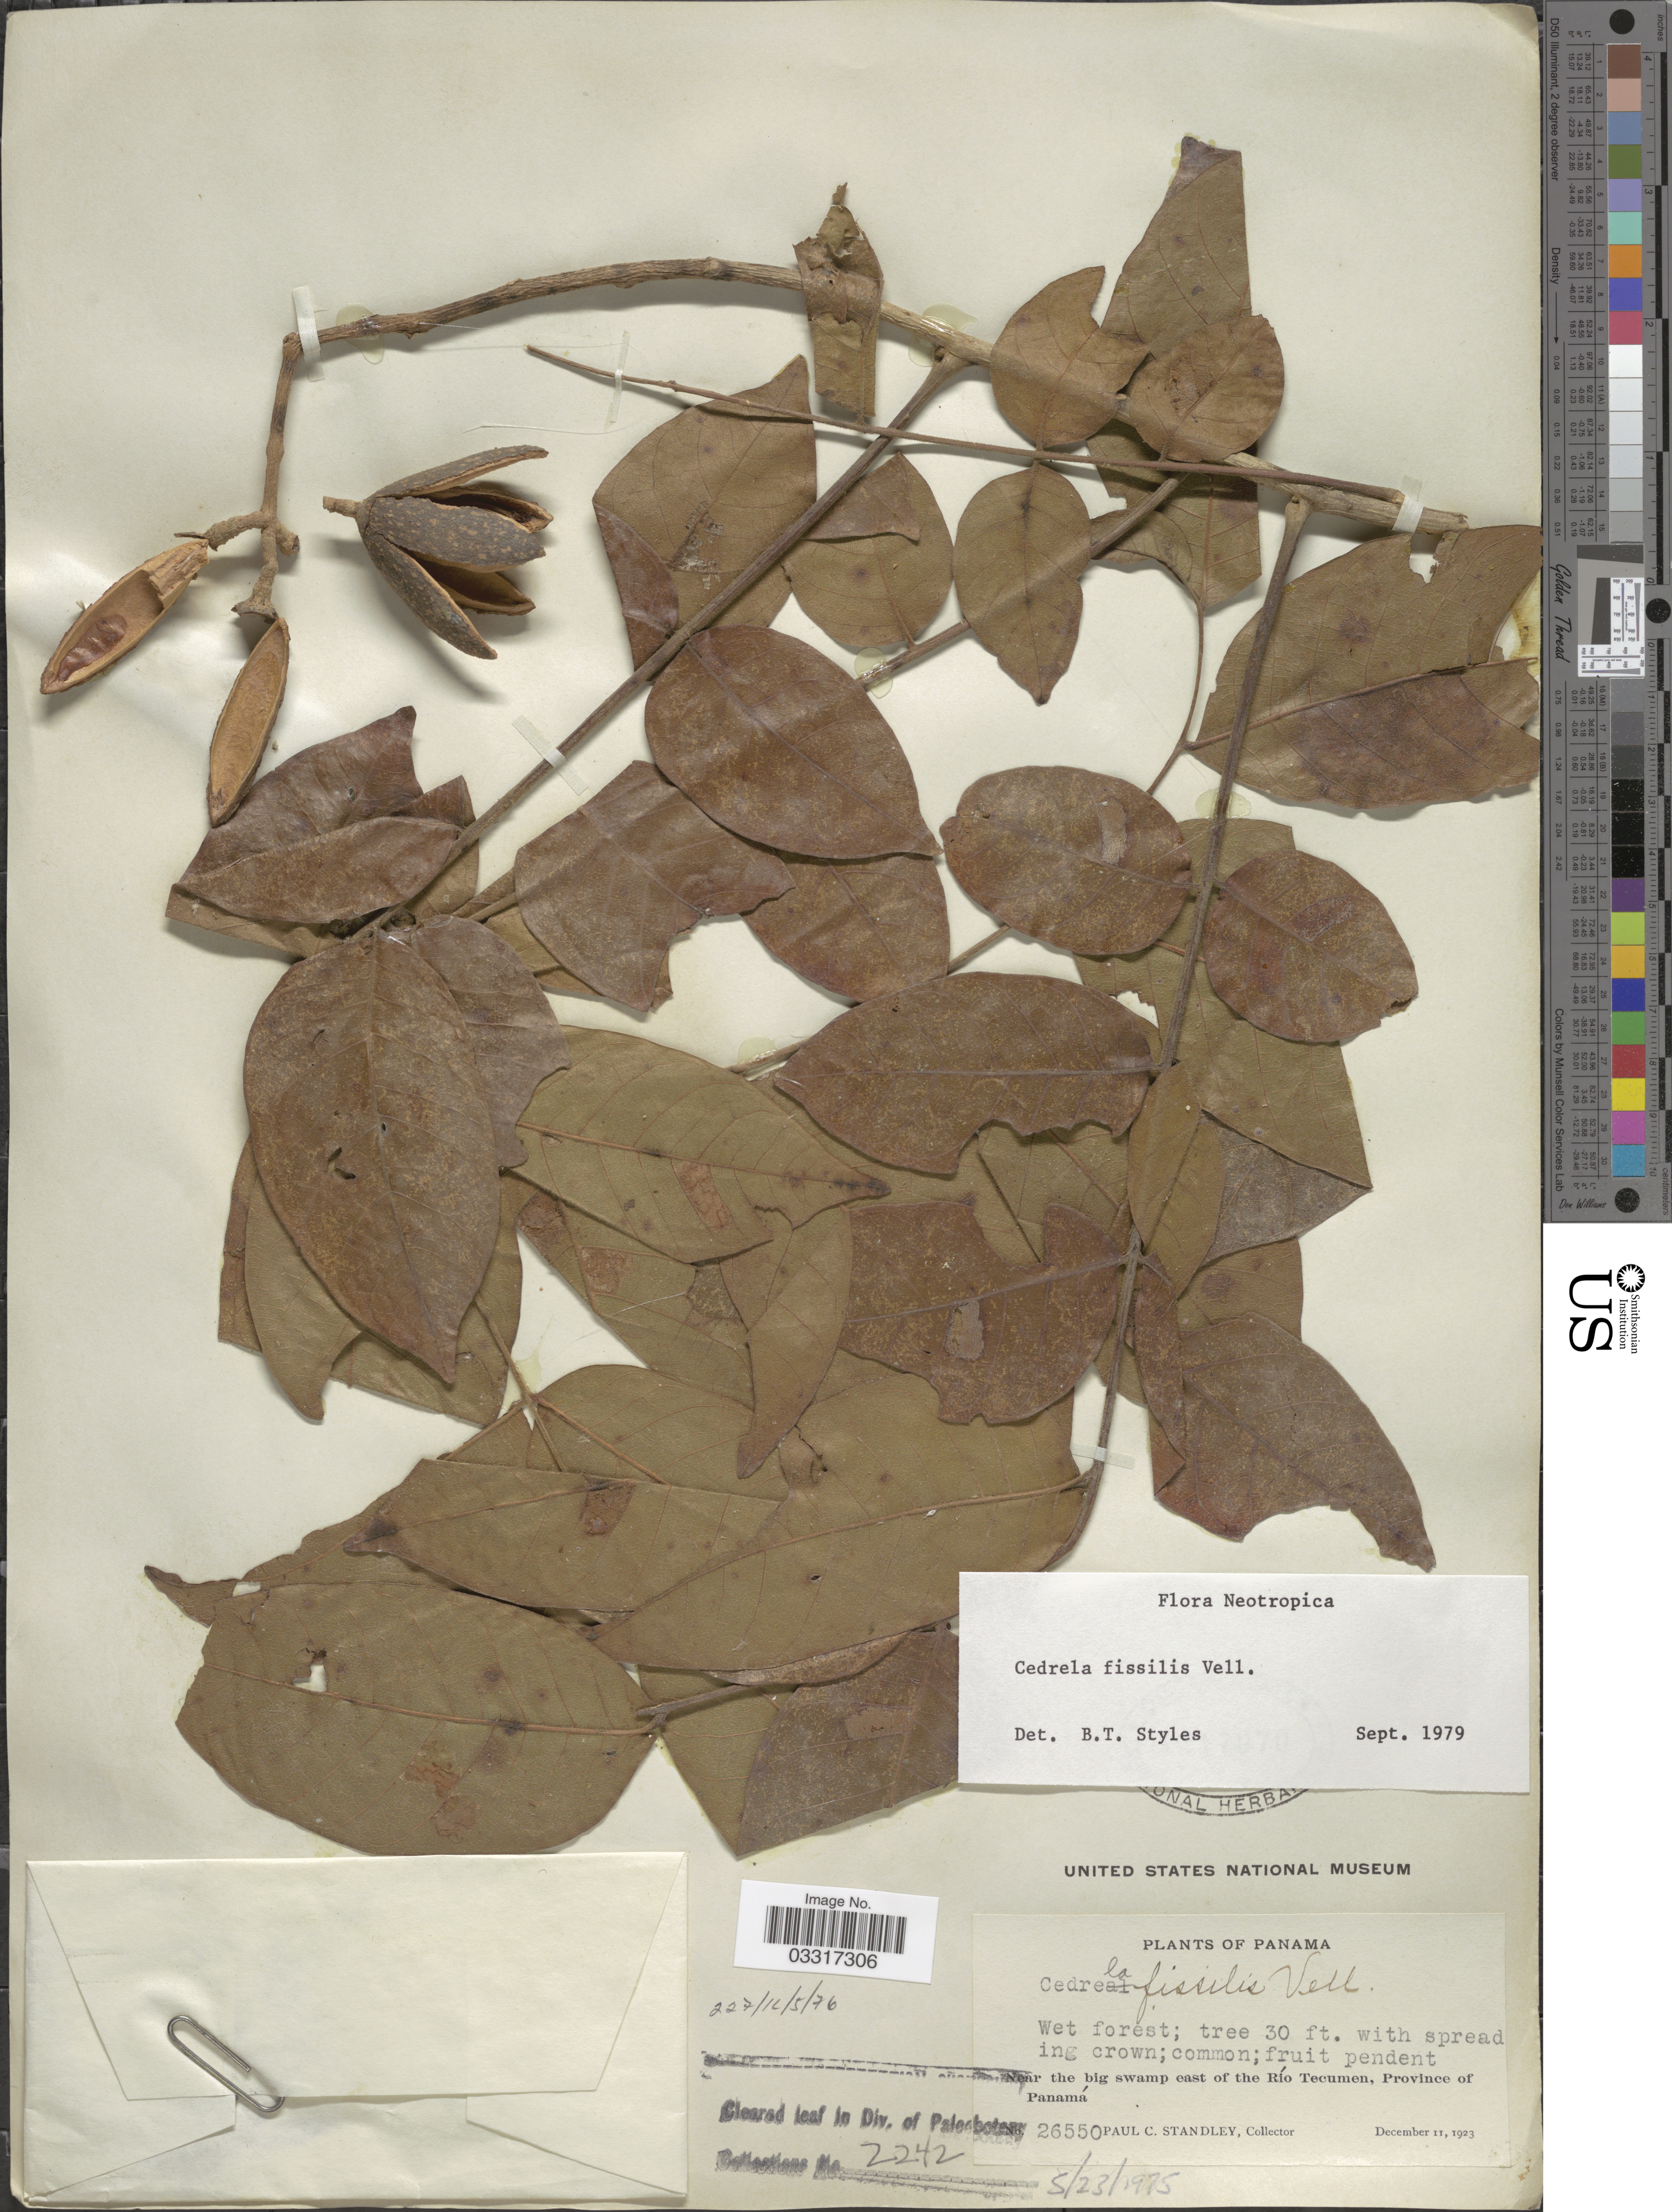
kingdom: Plantae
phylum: Tracheophyta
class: Magnoliopsida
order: Sapindales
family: Meliaceae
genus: Cedrela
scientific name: Cedrela fissilis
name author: Vell.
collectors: P. C. Standley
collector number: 26550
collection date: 1923-12-11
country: Panama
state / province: Panamá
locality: Near the big swamp east of the Río Tecumen.